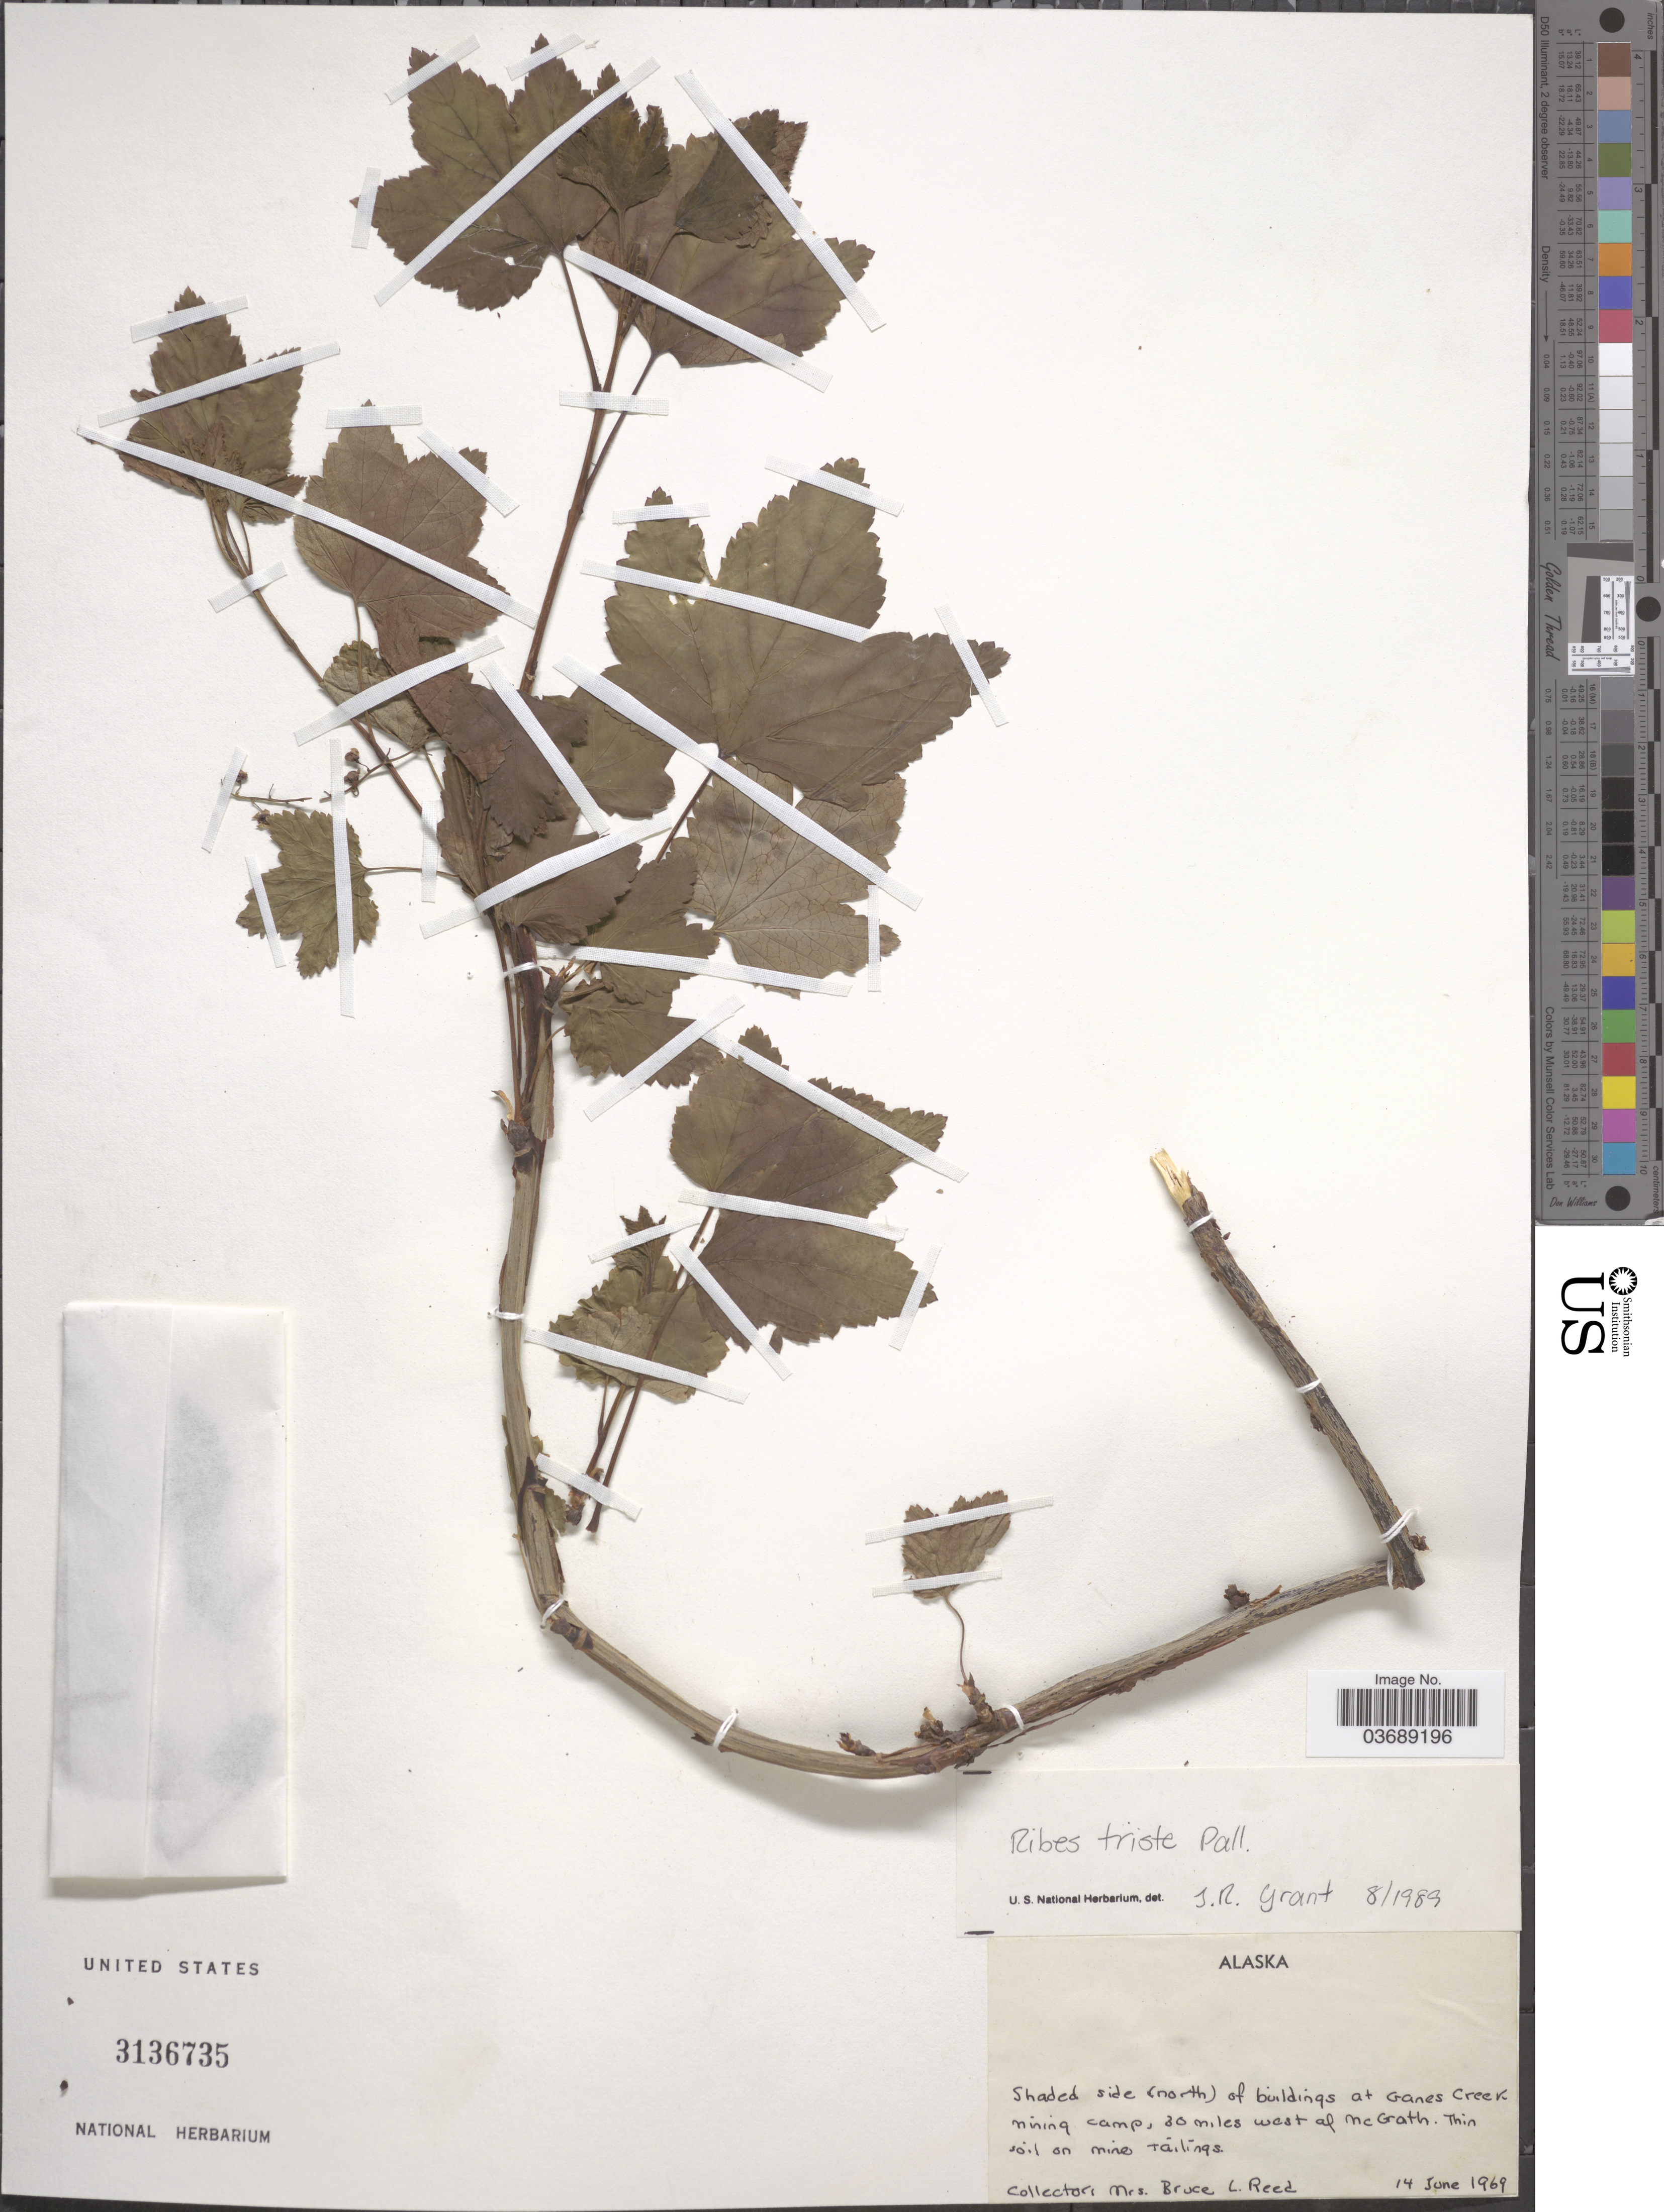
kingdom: Plantae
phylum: Tracheophyta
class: Magnoliopsida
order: Saxifragales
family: Grossulariaceae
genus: Ribes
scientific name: Ribes triste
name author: Pall.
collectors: B. Reed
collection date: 1969-06-14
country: United States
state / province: Alaska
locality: Shaded side (north) of buildings at Ganes Creek mining camp, 30 miles west of McGrath.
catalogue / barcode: US 3136735